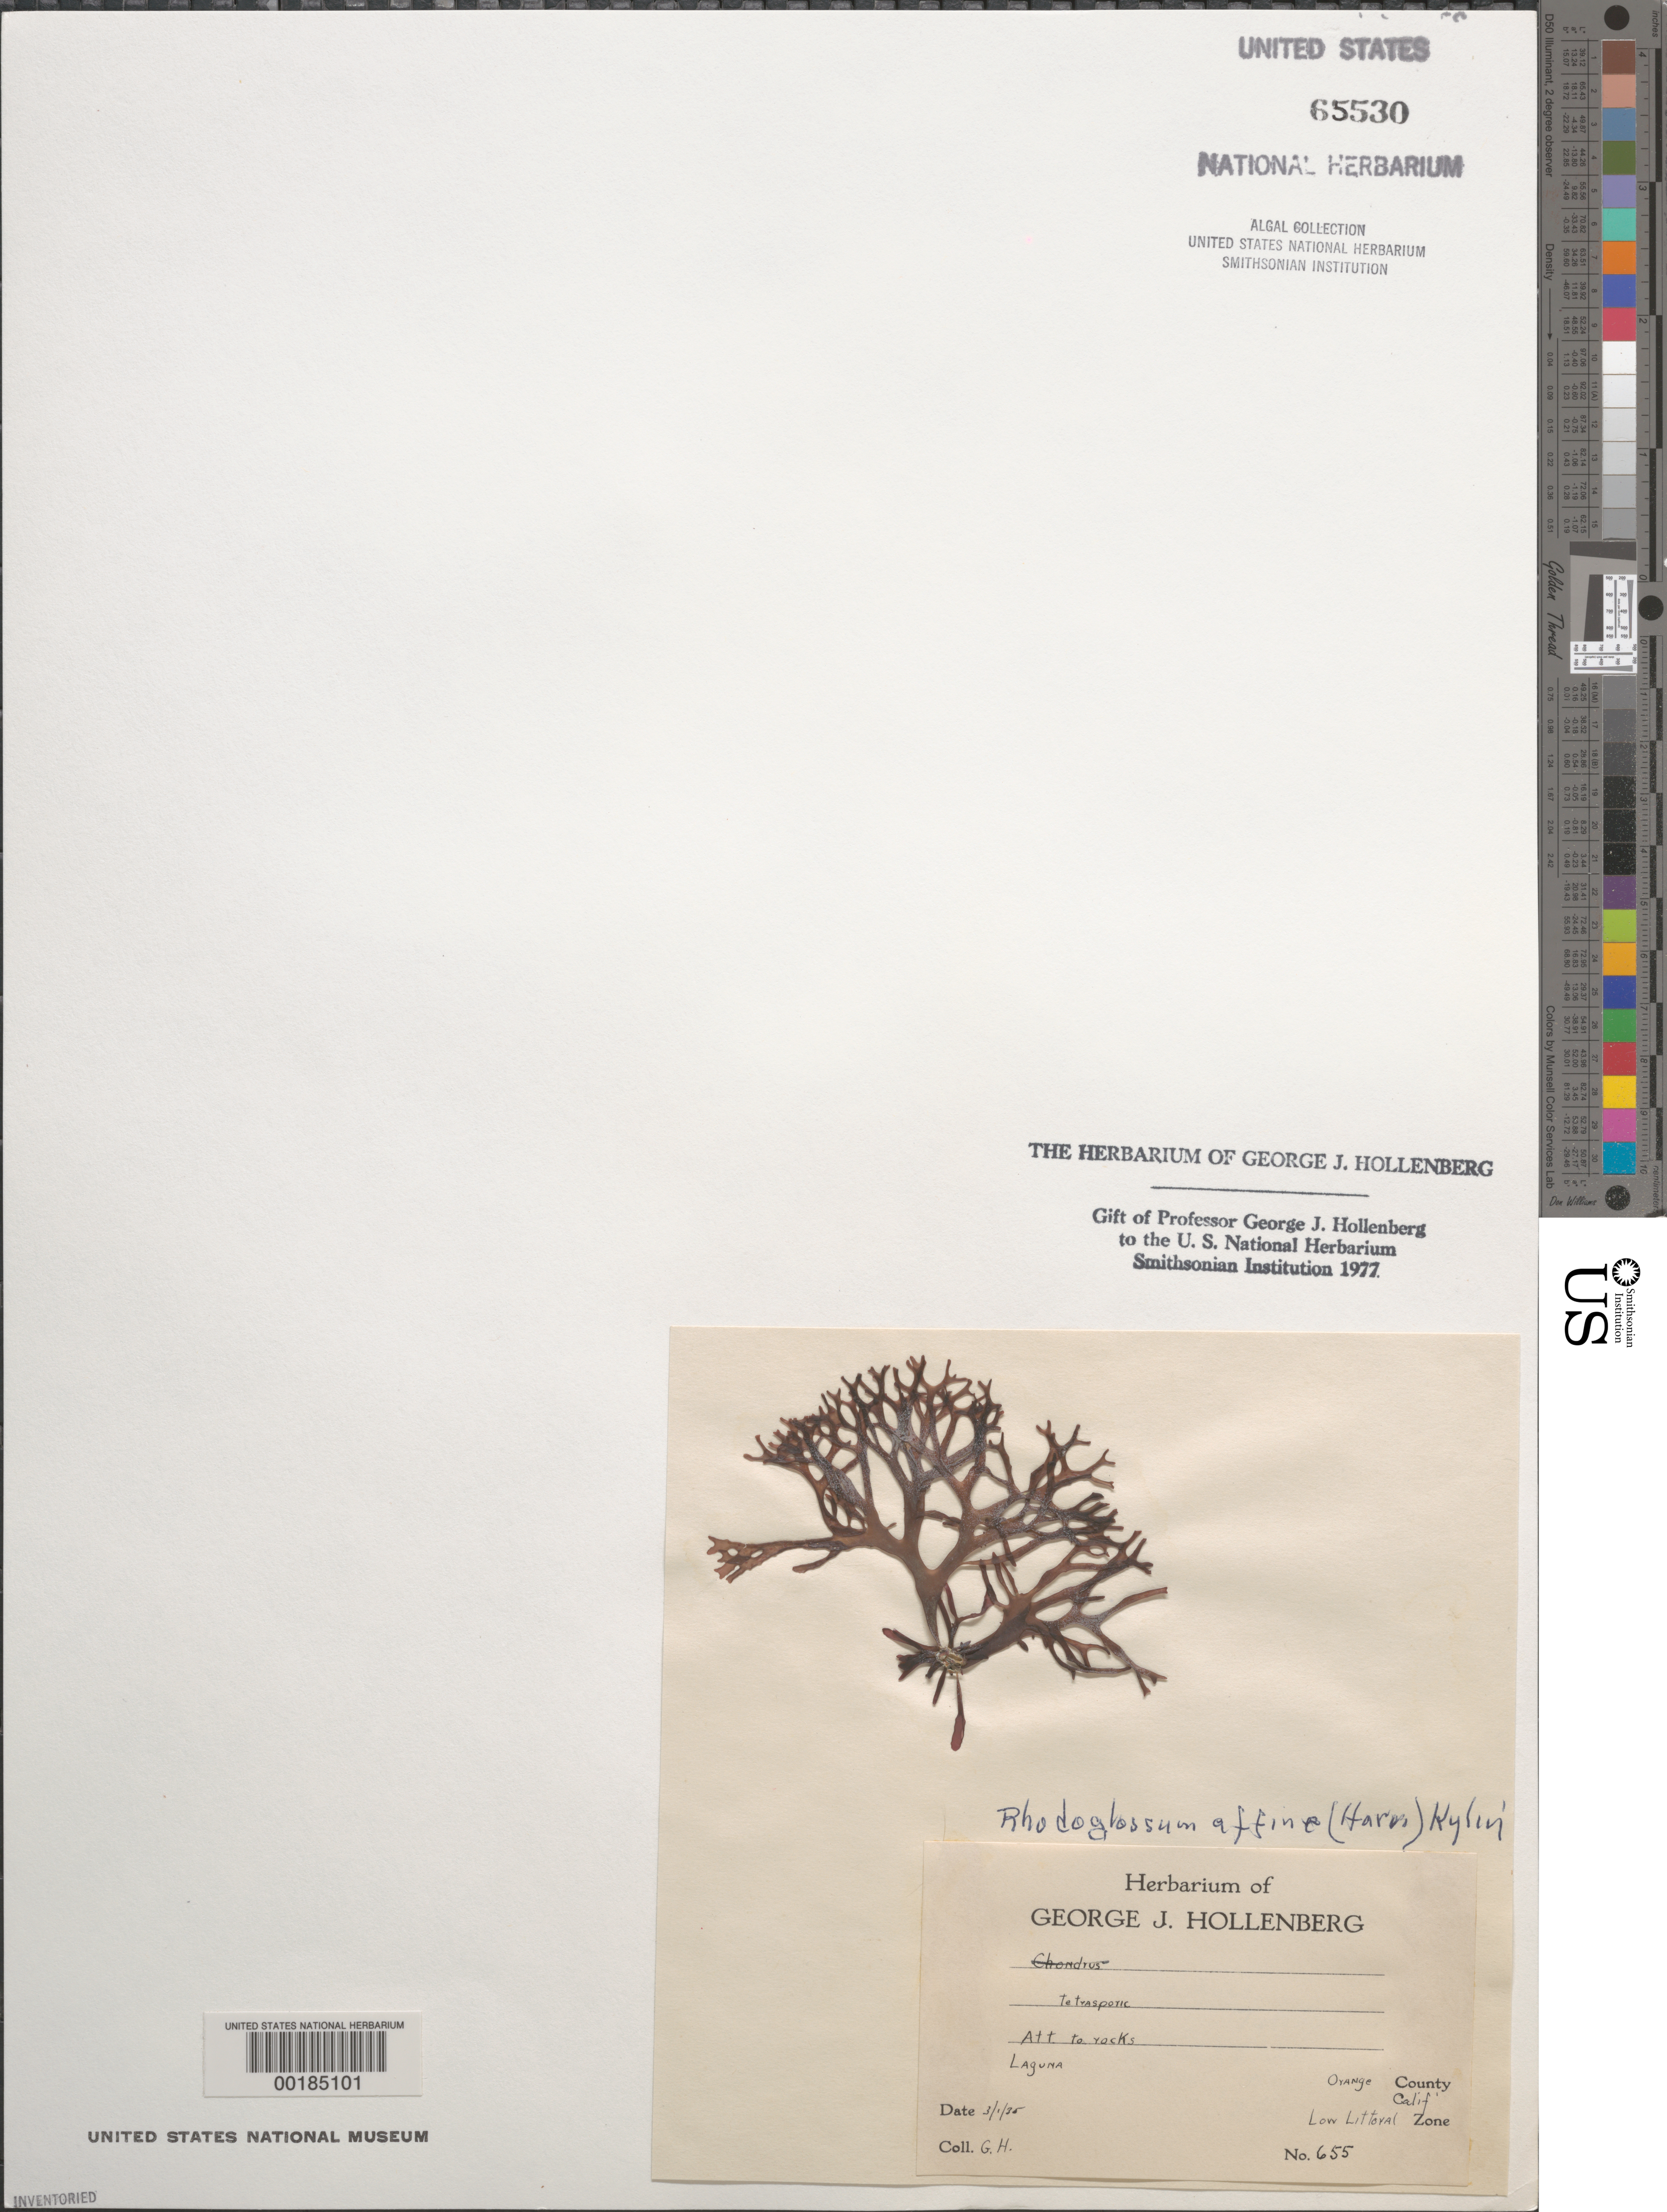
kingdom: Plantae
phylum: Rhodophyta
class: Florideophyceae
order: Gigartinales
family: Gigartinaceae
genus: Mazzaella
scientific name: Mazzaella affinis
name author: (Harvey) Fredericq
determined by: Algae name updating Project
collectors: G. Hollenberg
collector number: GJH 655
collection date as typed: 01 Mar 1935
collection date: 1935-03-01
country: United States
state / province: California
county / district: Orange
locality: Laguna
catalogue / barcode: US 65530